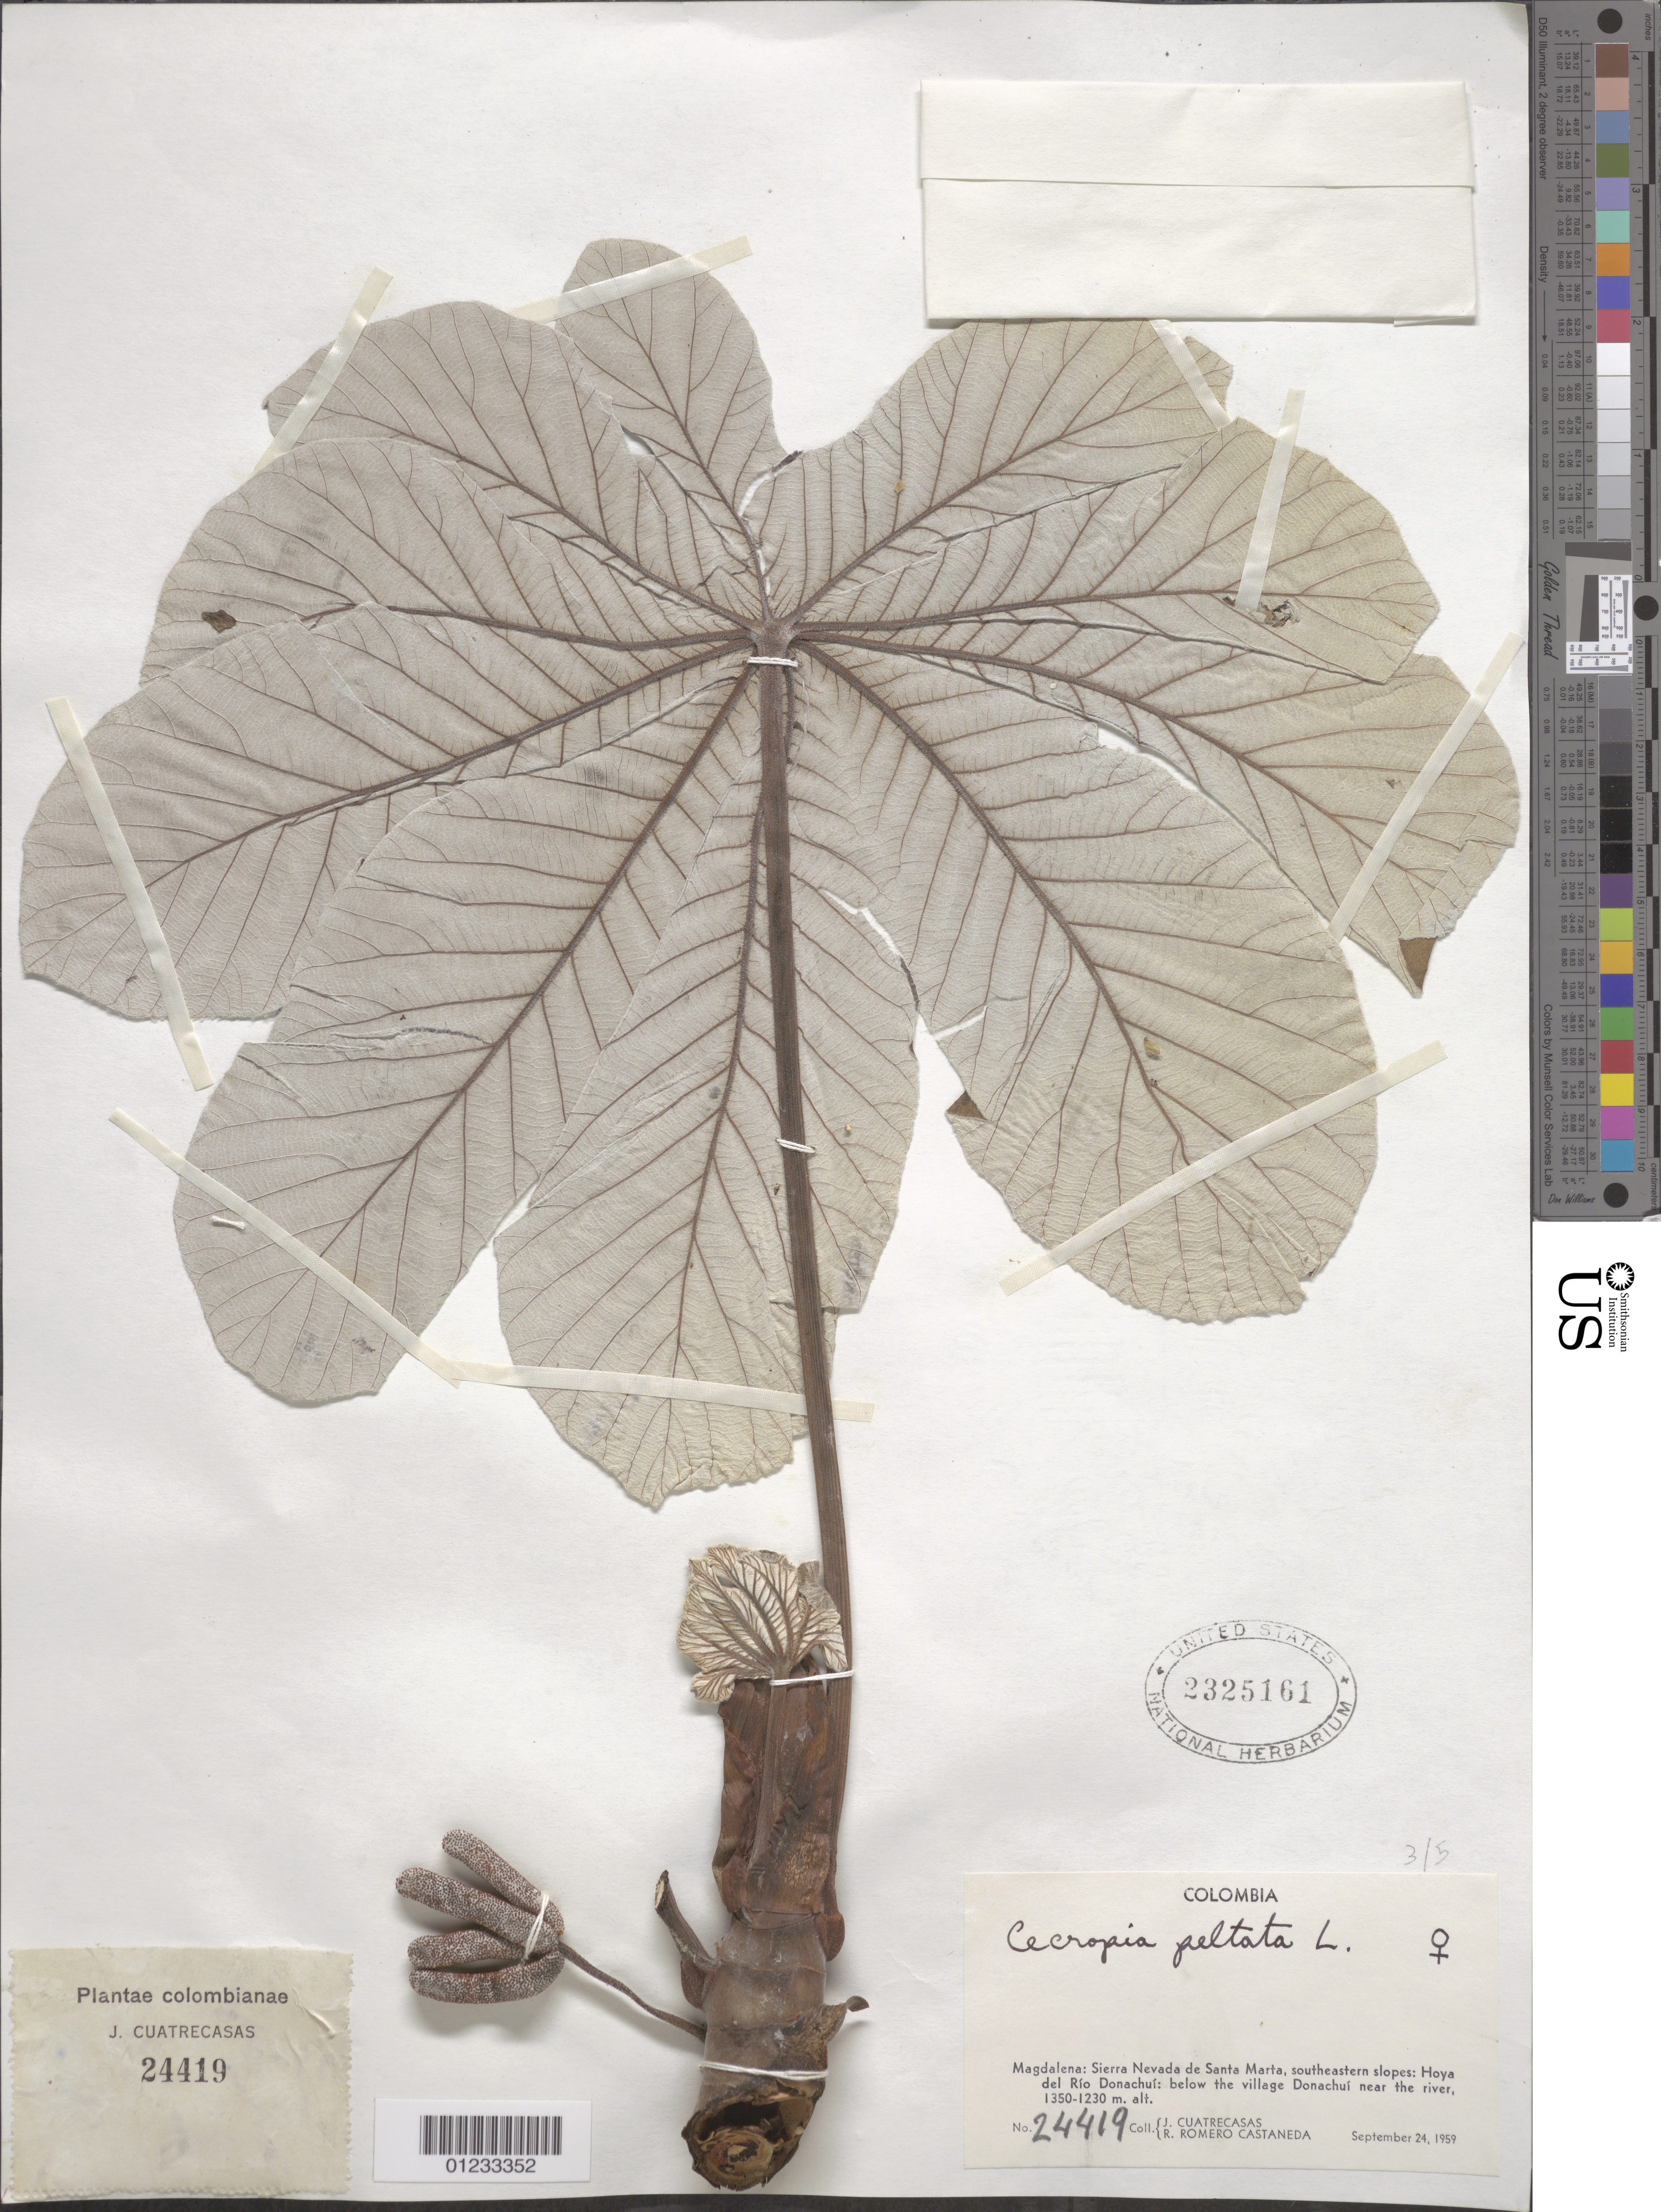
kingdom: Plantae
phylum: Tracheophyta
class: Magnoliopsida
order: Rosales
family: Urticaceae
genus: Cecropia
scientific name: Cecropia peltata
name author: L.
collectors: J. Cuatrecasas & R. Romero Castañeda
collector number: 24419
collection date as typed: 24 Sep 1959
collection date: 1959-09-24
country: Colombia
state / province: Magdalena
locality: Sierra Nevada de Santa Marta, SE slopes; Hoya del Rio Donachui, below the village Donachui near the river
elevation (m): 1230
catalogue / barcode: US 2325161